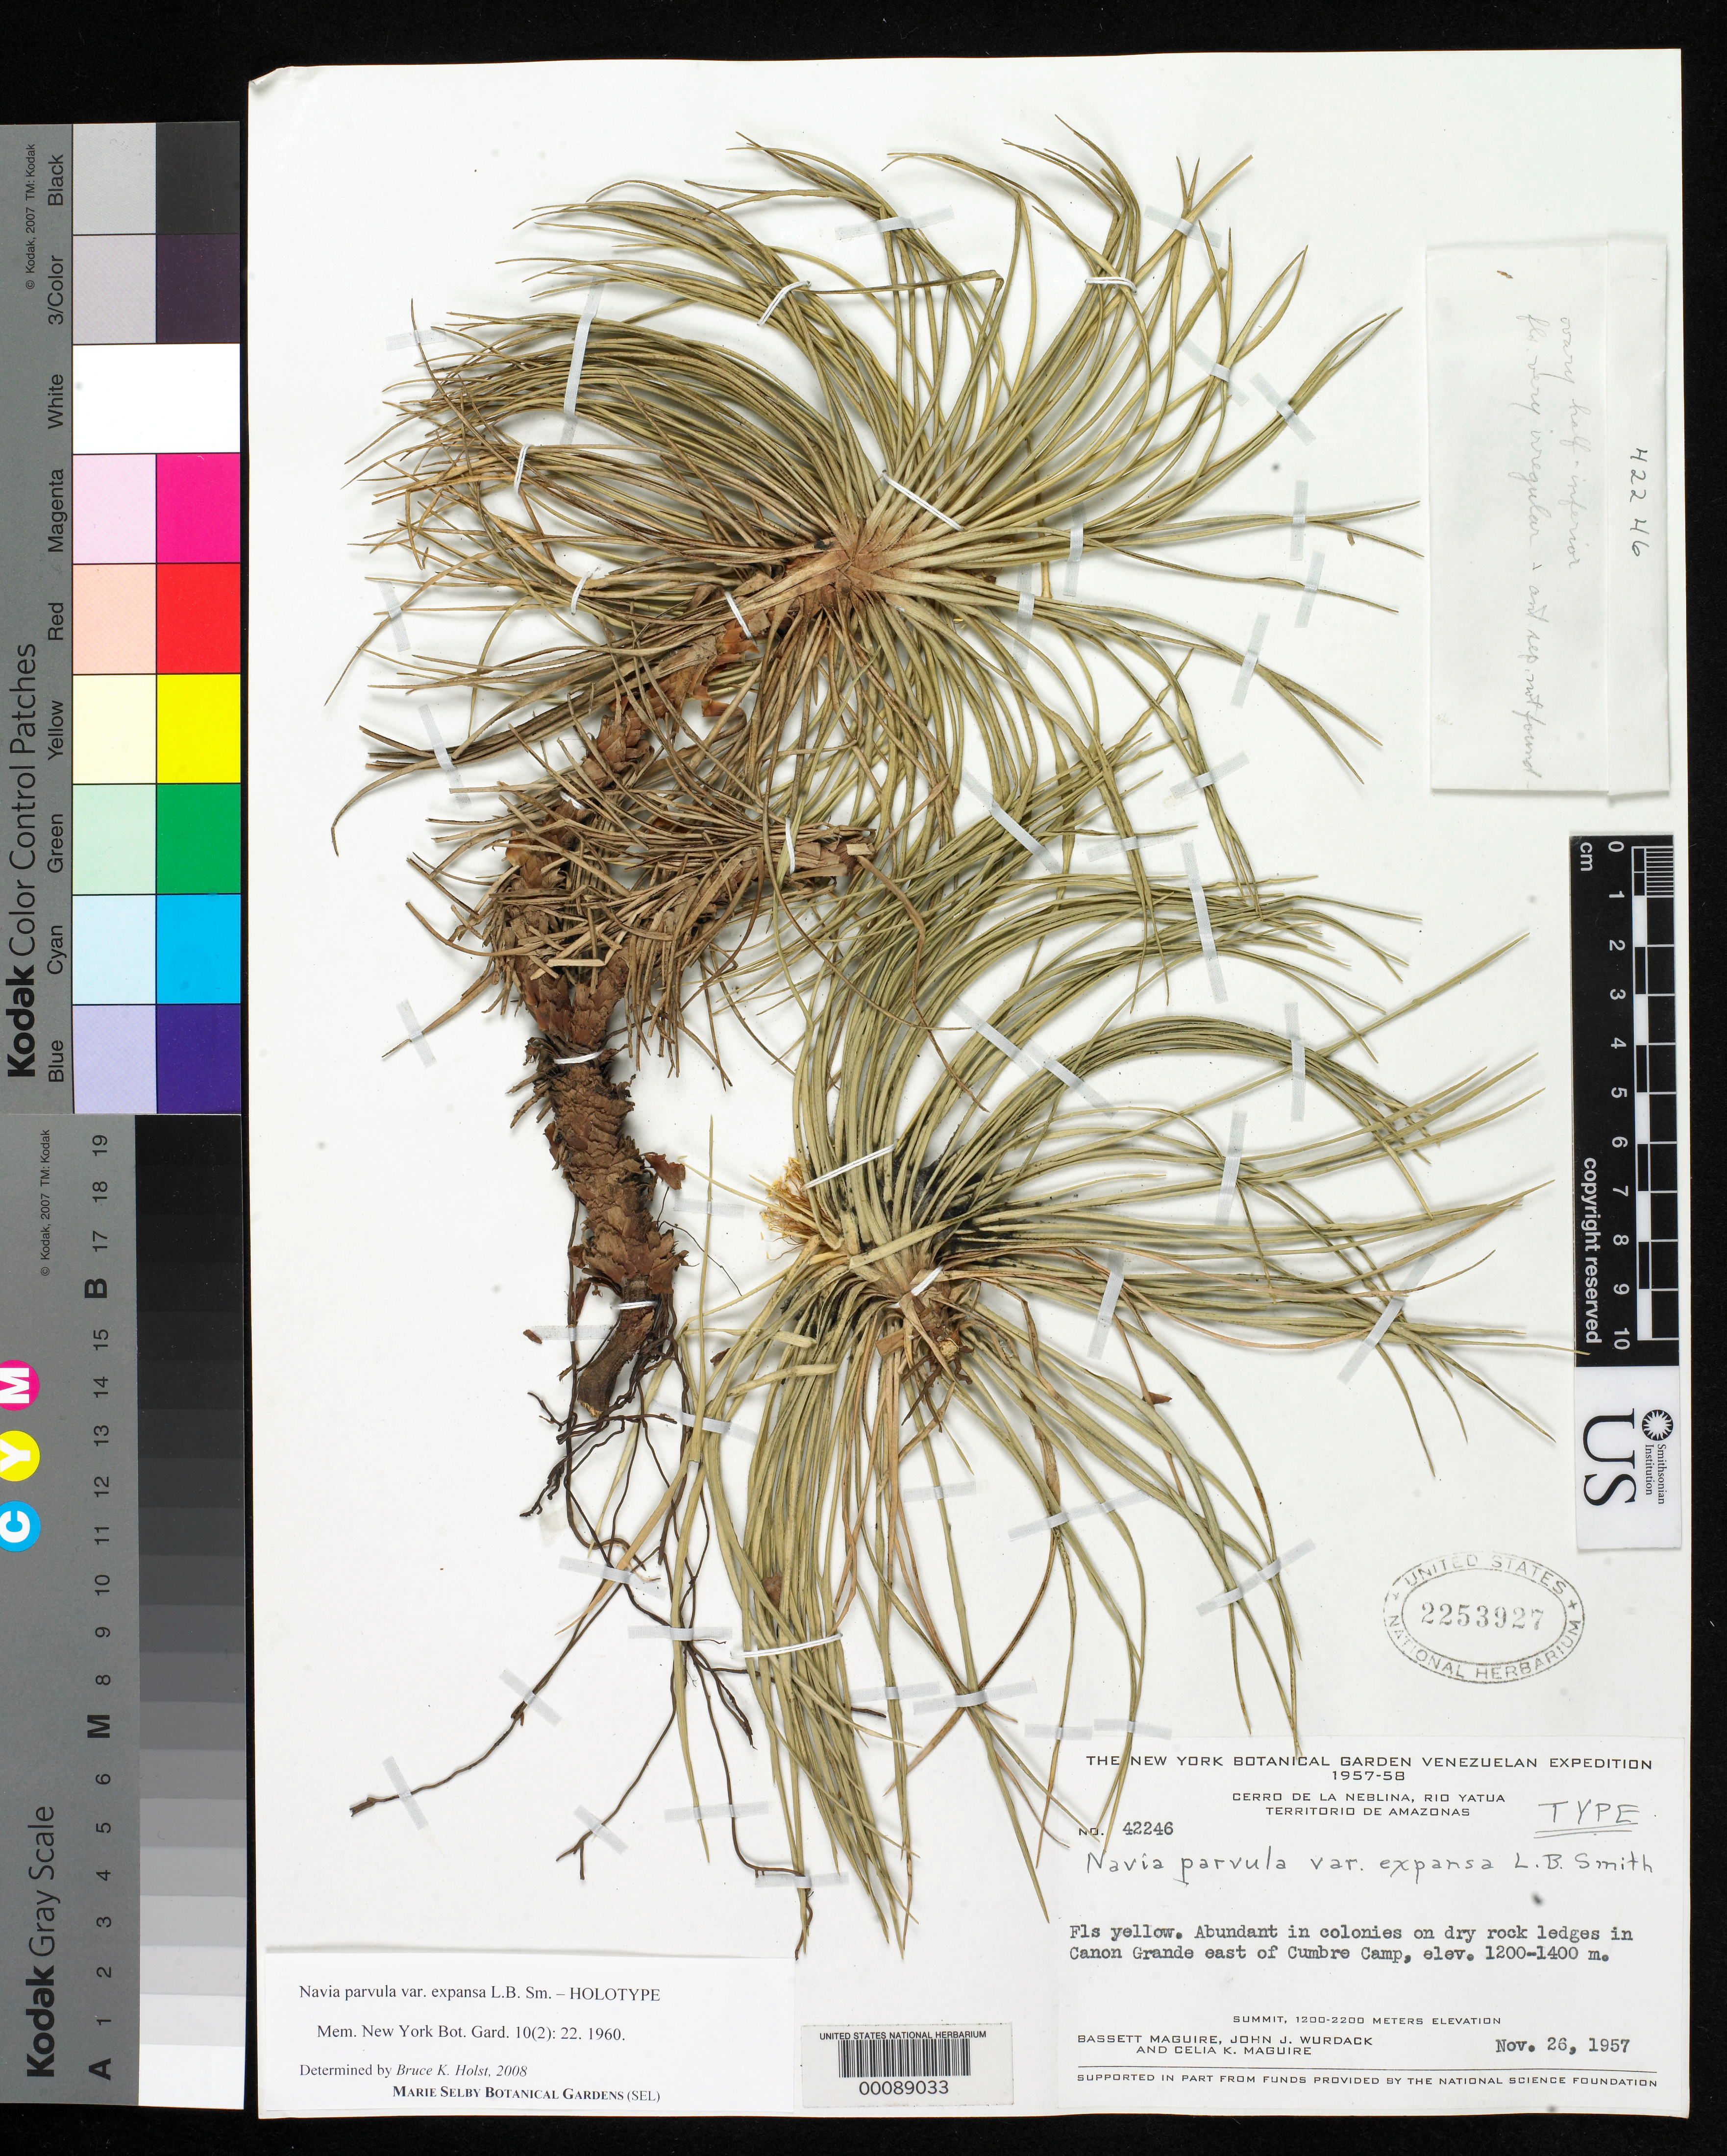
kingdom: Plantae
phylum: Tracheophyta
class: Liliopsida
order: Poales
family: Bromeliaceae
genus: Navia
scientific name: Navia parvula var. expansa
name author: L.B. Sm.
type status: Holotype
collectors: B. Maguire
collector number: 42246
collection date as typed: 26 Nov 1957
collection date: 1957-11-26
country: Venezuela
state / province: Amazonas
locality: Cerro de La Neblina, Rio Yatua, Canon Grande east of Cumbre camp.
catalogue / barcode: US 2253927